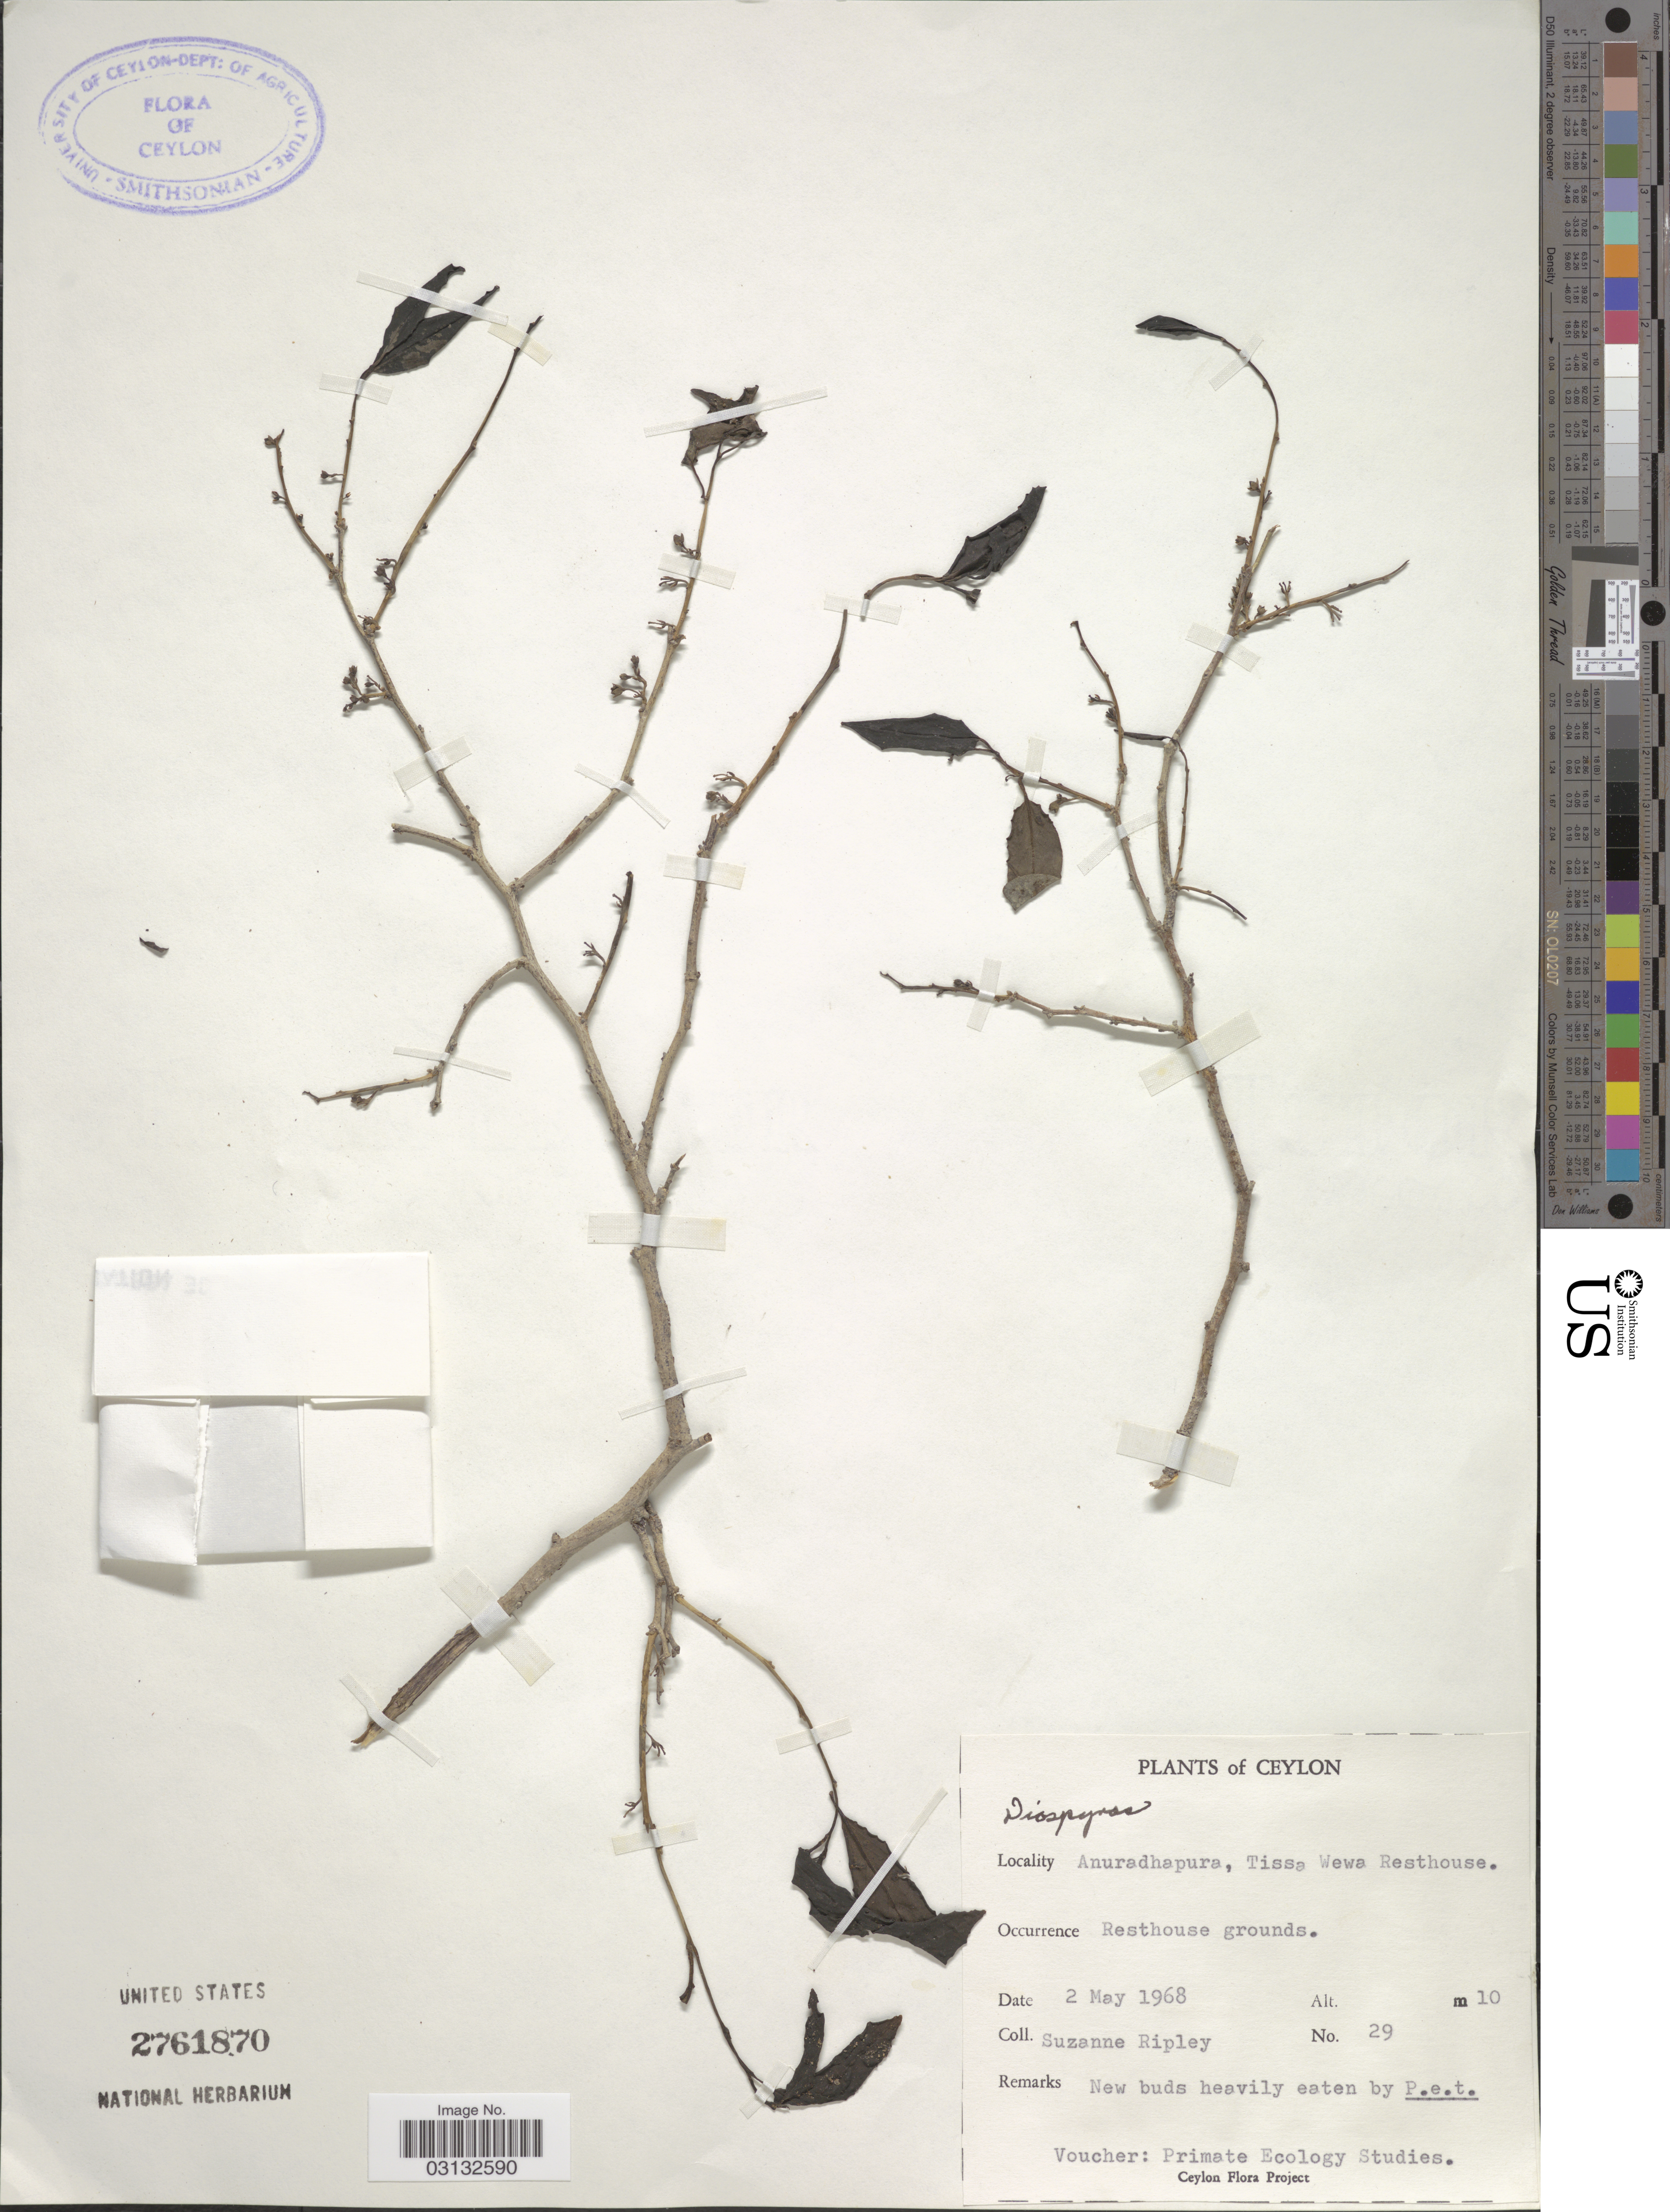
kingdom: Plantae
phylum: Tracheophyta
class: Magnoliopsida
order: Ericales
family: Ebenaceae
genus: Diospyros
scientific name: Diospyros sp.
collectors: S. Ripley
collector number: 29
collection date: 1968-05-02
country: Sri Lanka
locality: Ceylon. Anuradhapura, Tissa Wewa Resthouse. Resthouse grounds.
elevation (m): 10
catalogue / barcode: US 2761870